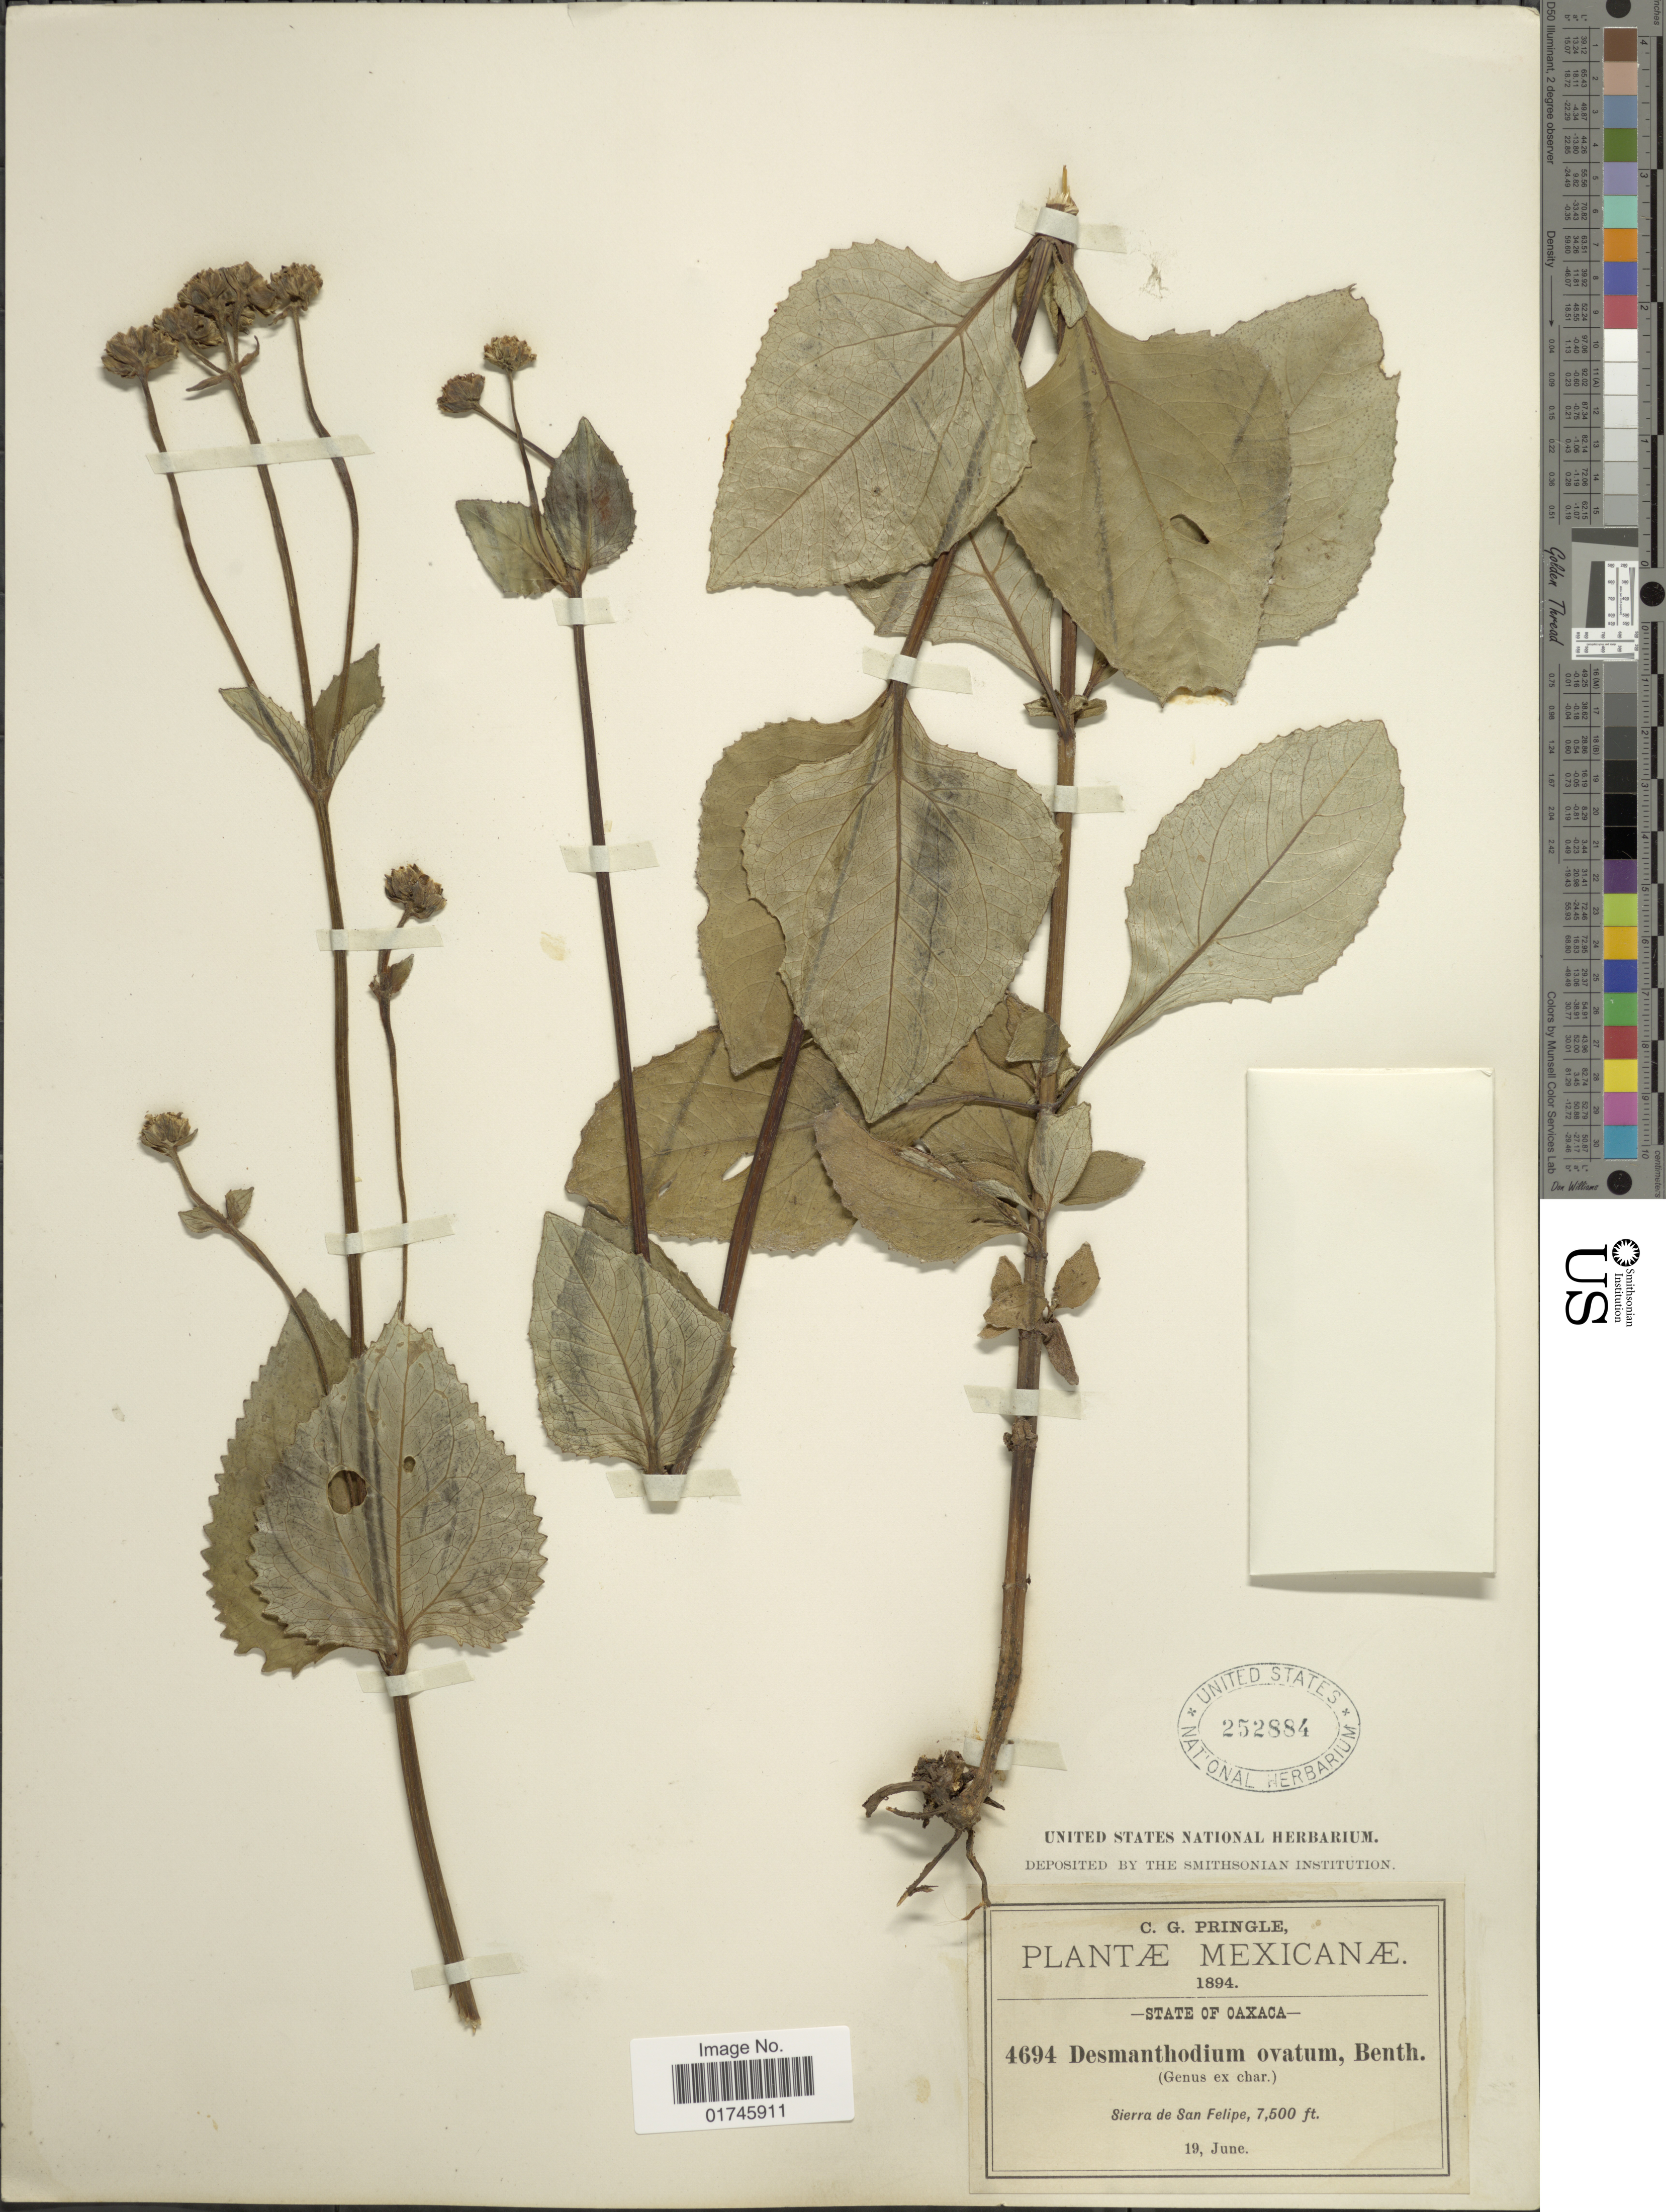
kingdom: Plantae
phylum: Tracheophyta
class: Magnoliopsida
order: Asterales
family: Asteraceae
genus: Desmanthodium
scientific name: Desmanthodium ovatum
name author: Benth.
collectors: C. G. Pringle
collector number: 4694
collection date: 1894-06-19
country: Mexico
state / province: Oaxaca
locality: State of Oaxaca. Sierra de San Felipe.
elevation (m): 2286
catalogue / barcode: US 252884